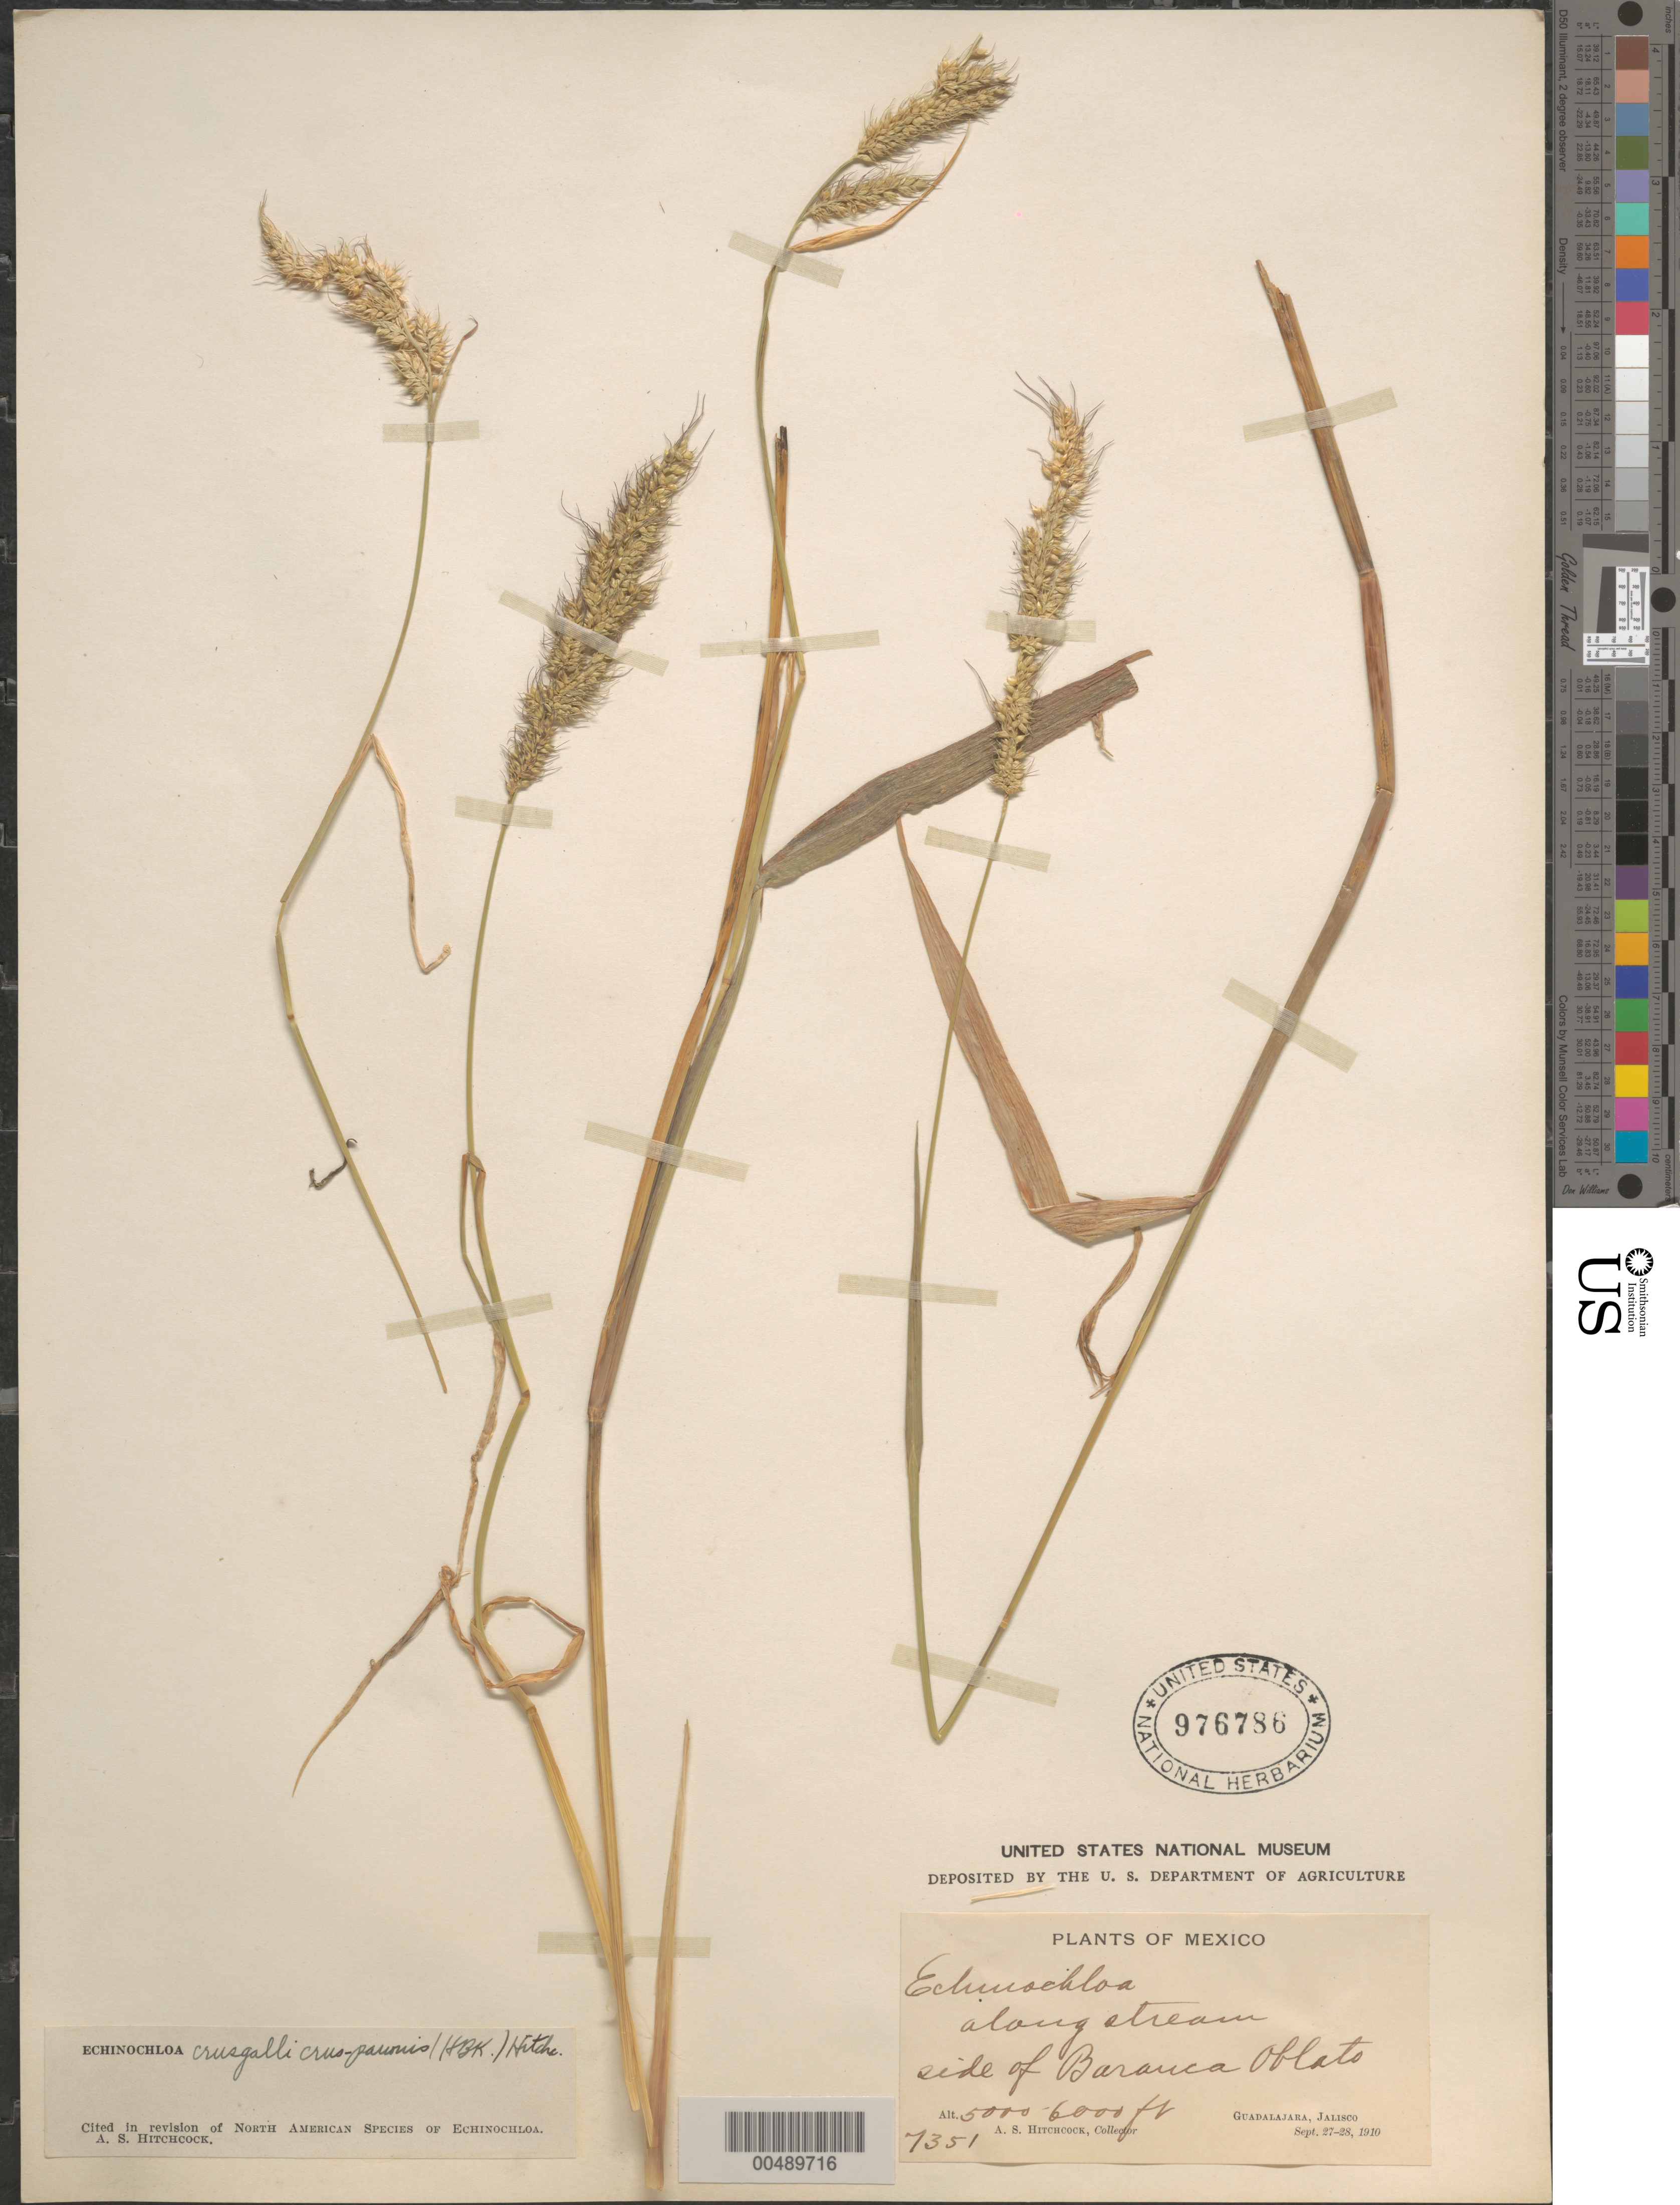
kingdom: Plantae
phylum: Tracheophyta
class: Liliopsida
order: Poales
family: Poaceae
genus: Echinochloa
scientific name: Echinochloa crus-galli var. crus-pavonis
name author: (Kunth) Hitchc.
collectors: A. S. Hitchcock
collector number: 7351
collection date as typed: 27 Sep 1910 to 28 Sep 1910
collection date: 1910-09-27/1910-09-28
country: Mexico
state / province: Jalisco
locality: Guadalajara, side of Baranca Oblato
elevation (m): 1524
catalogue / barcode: US 976786